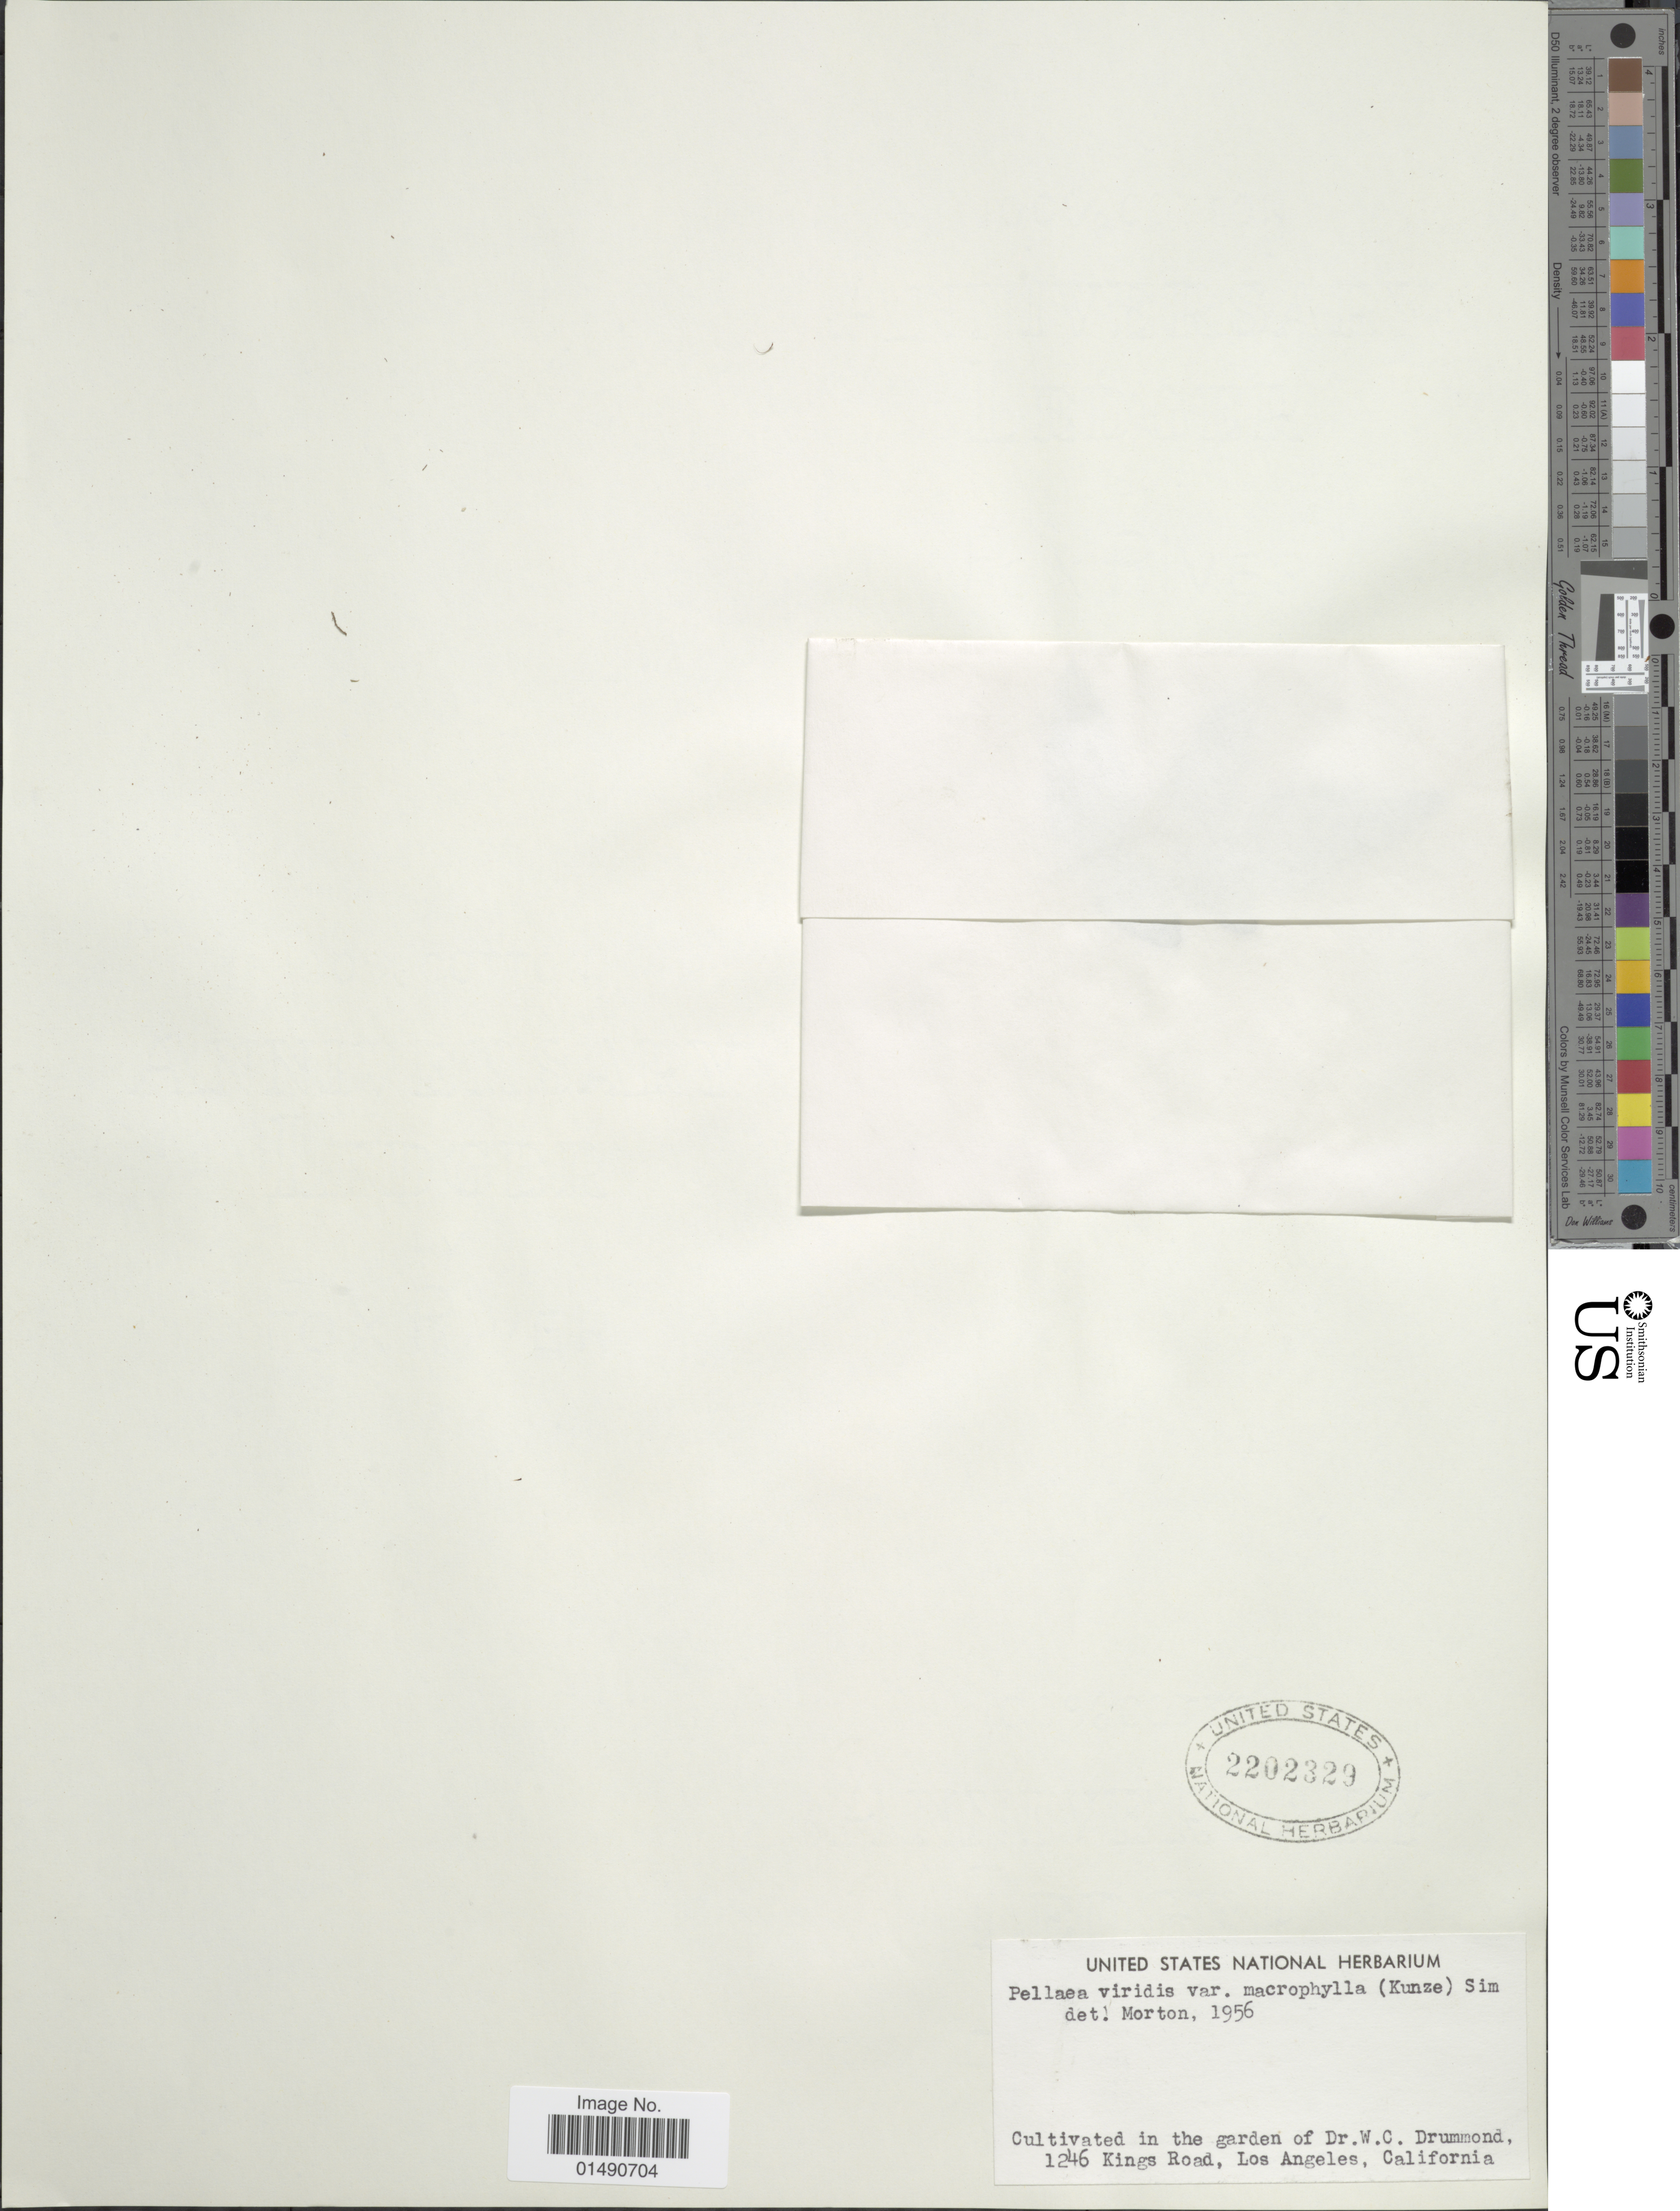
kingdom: Plantae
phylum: Tracheophyta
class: Polypodiopsida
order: Polypodiales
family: Pteridaceae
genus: Pellaea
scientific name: Pellaea viridis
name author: (Forssk.) Prantl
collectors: W. Drummond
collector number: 1246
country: United States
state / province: California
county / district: Los Angeles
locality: Kings Road, Los Angeles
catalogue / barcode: US 2202329